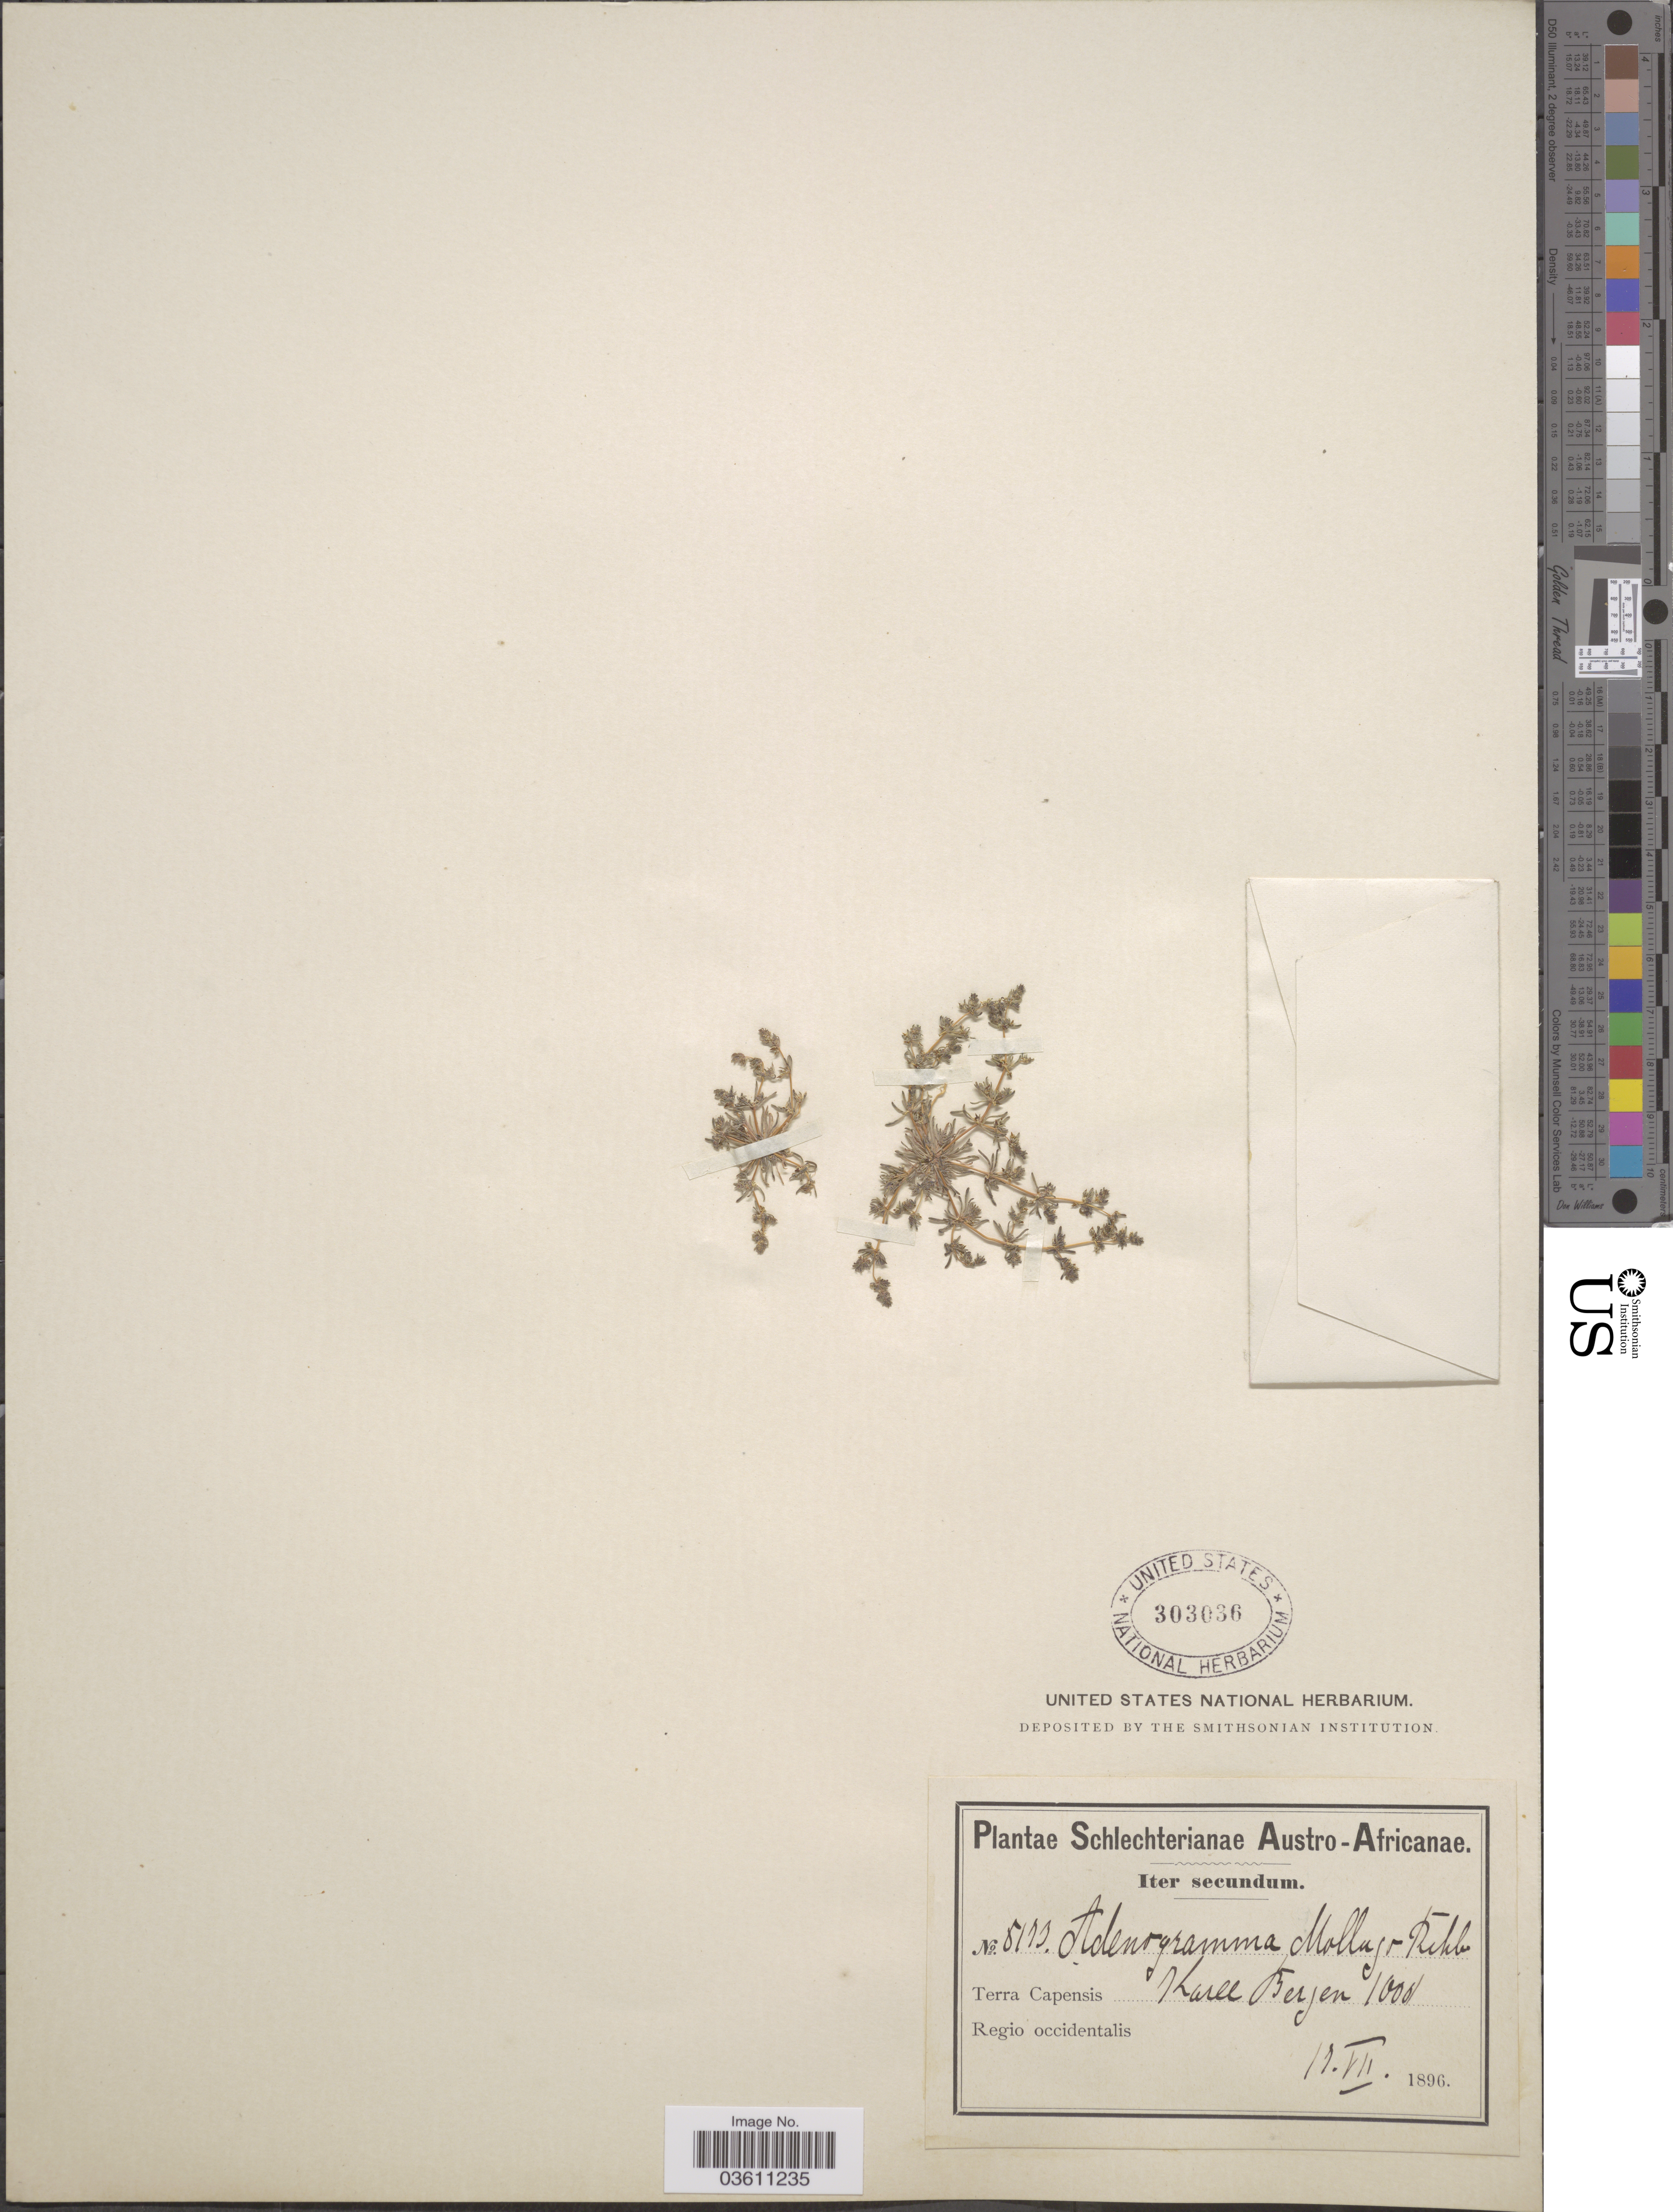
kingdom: Plantae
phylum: Tracheophyta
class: Magnoliopsida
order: Caryophyllales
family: Molluginaceae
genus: Adenogramma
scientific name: Adenogramma molluga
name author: Rchb.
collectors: Schlechter, --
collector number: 8173*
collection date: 1896-07-17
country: South Africa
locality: Austro-Africanae. Terra Capensis Karee Bergen. Regio occidentalis.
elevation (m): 305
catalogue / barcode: US 303036